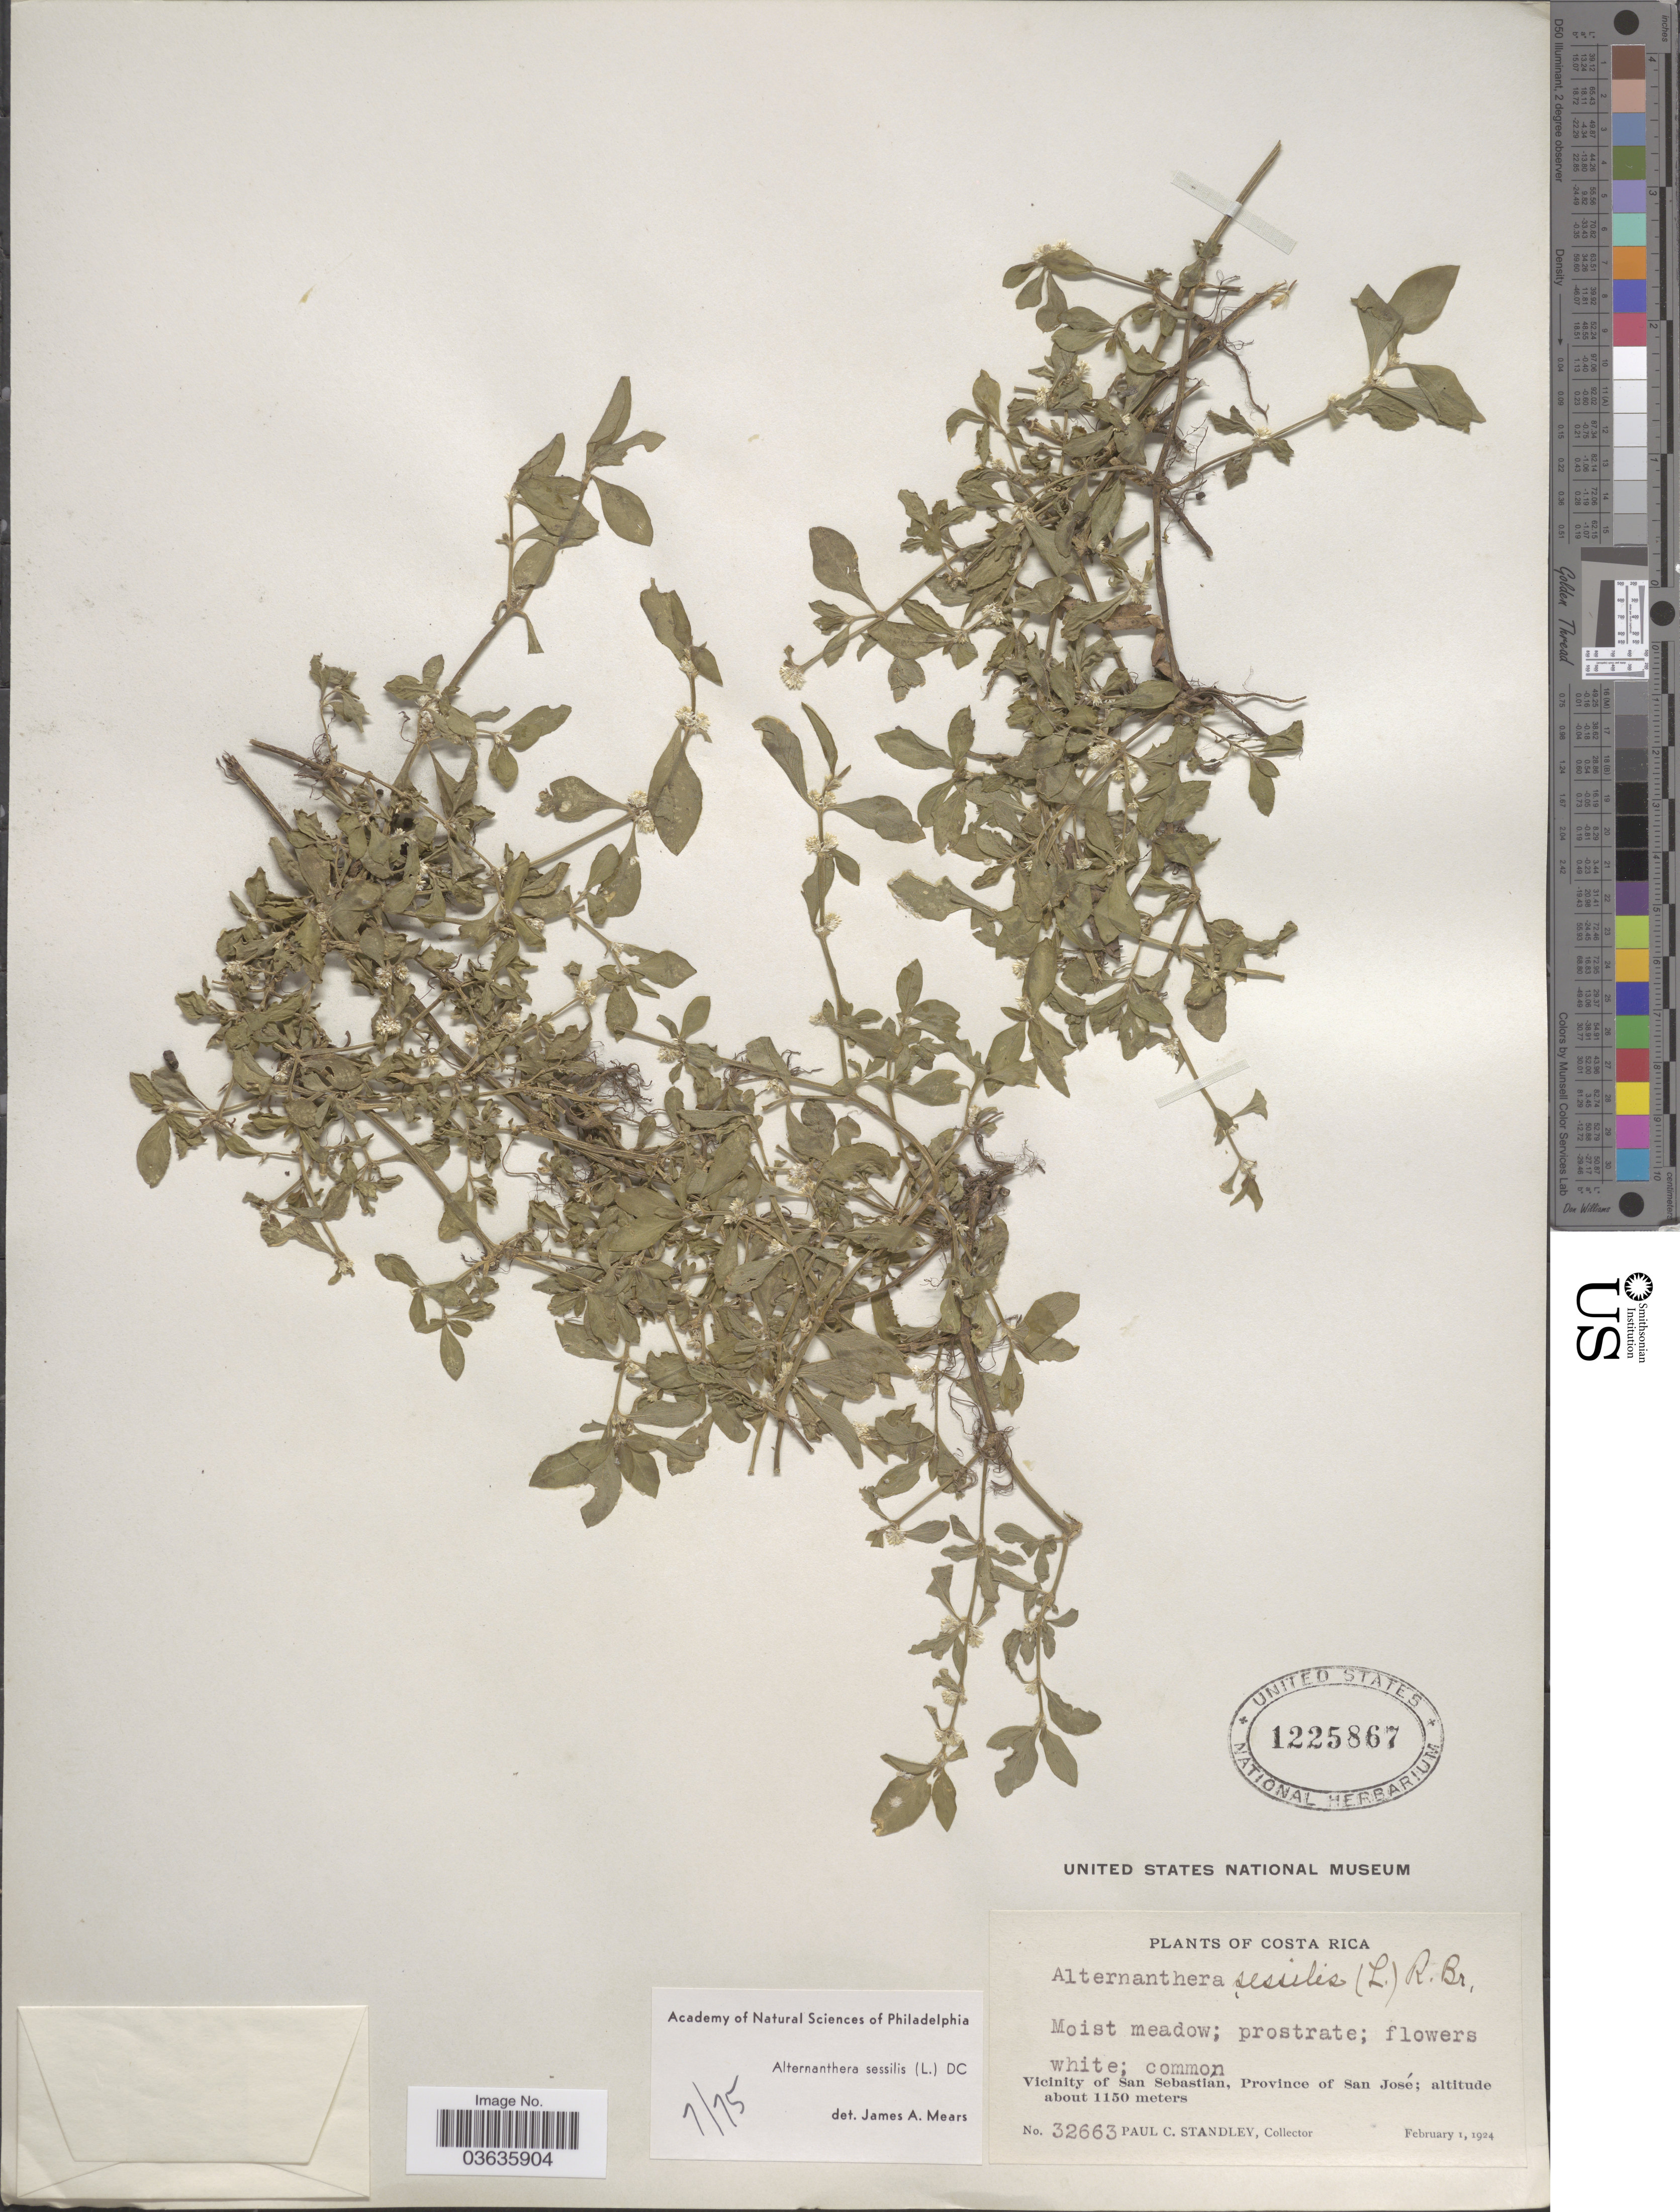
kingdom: Plantae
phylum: Tracheophyta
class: Magnoliopsida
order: Caryophyllales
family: Amaranthaceae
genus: Alternanthera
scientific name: Alternanthera sessilis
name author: (L.) DC.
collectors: P. C. Standley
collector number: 32663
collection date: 1924-02-01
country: Costa Rica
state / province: San José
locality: Vicinity of San Sebastian.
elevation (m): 1150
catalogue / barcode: US 1225867